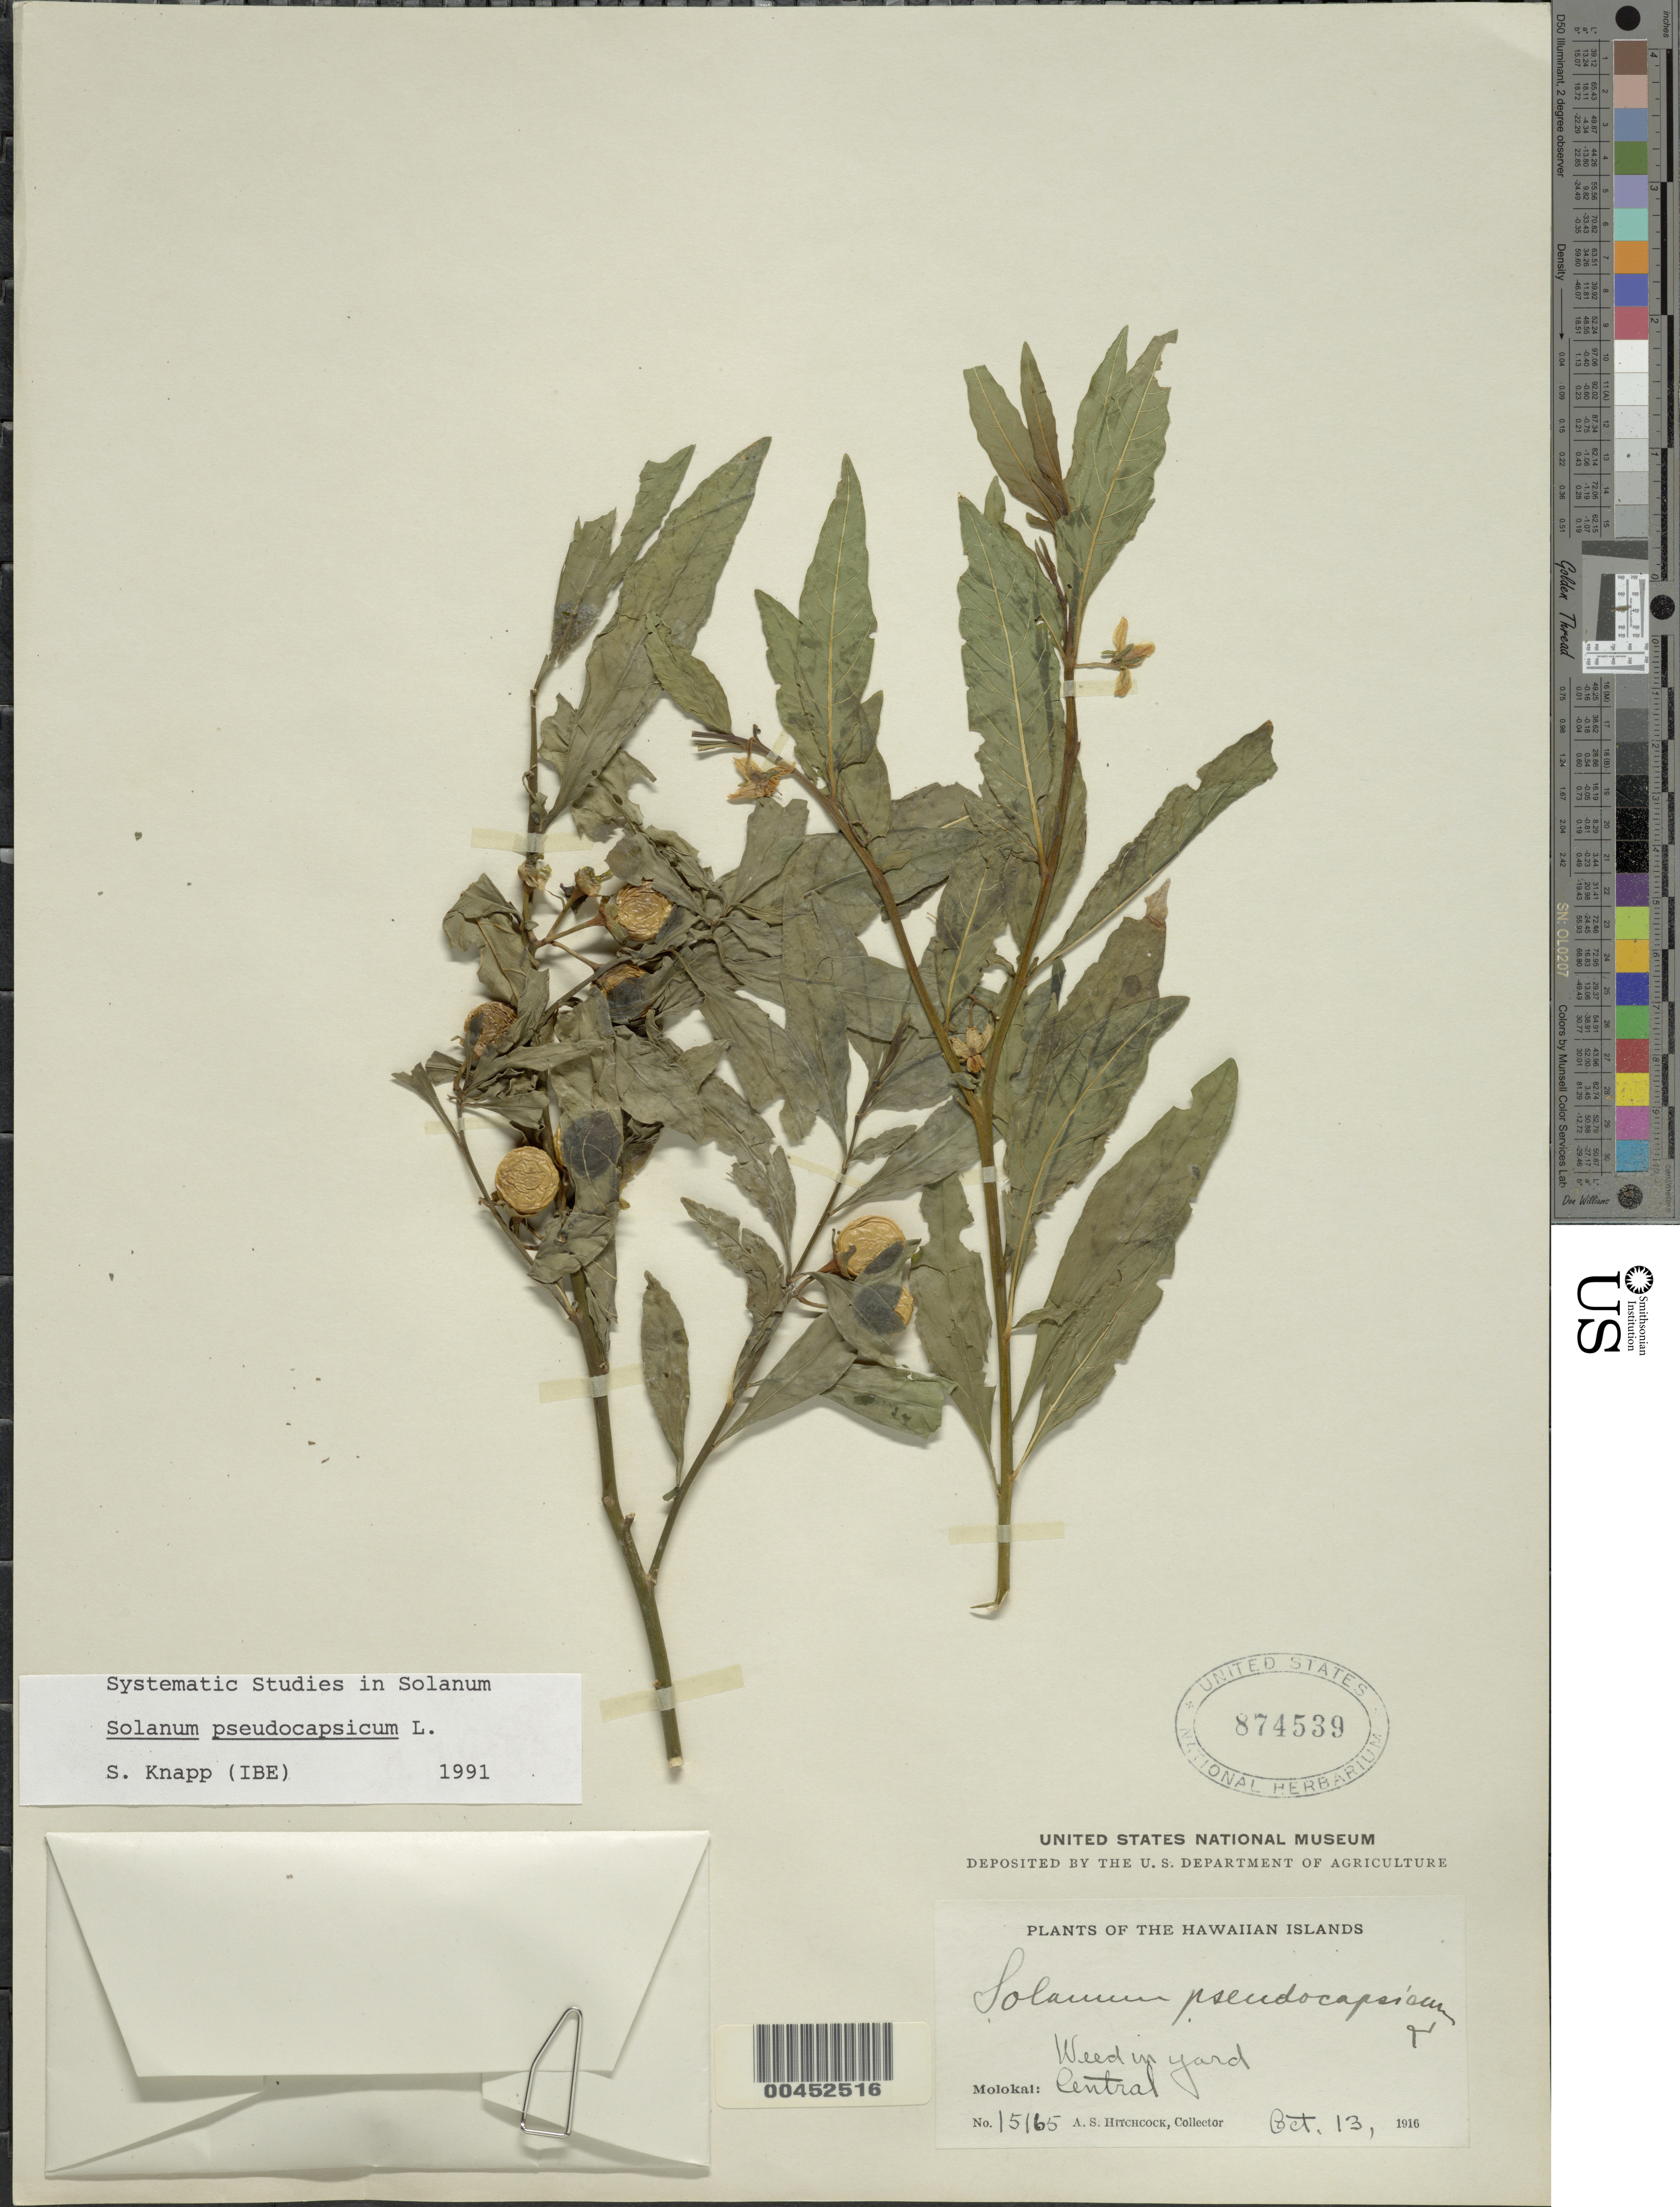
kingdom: Plantae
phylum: Tracheophyta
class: Magnoliopsida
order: Solanales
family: Solanaceae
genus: Solanum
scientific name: Solanum pseudocapsicum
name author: L.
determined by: Knapp, S. D.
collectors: A. S. Hitchcock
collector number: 15165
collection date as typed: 13 Oct 1916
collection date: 1916-10-13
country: United States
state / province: Hawaii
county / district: Maui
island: Moloka'i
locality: Central Molokai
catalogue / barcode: US 874539